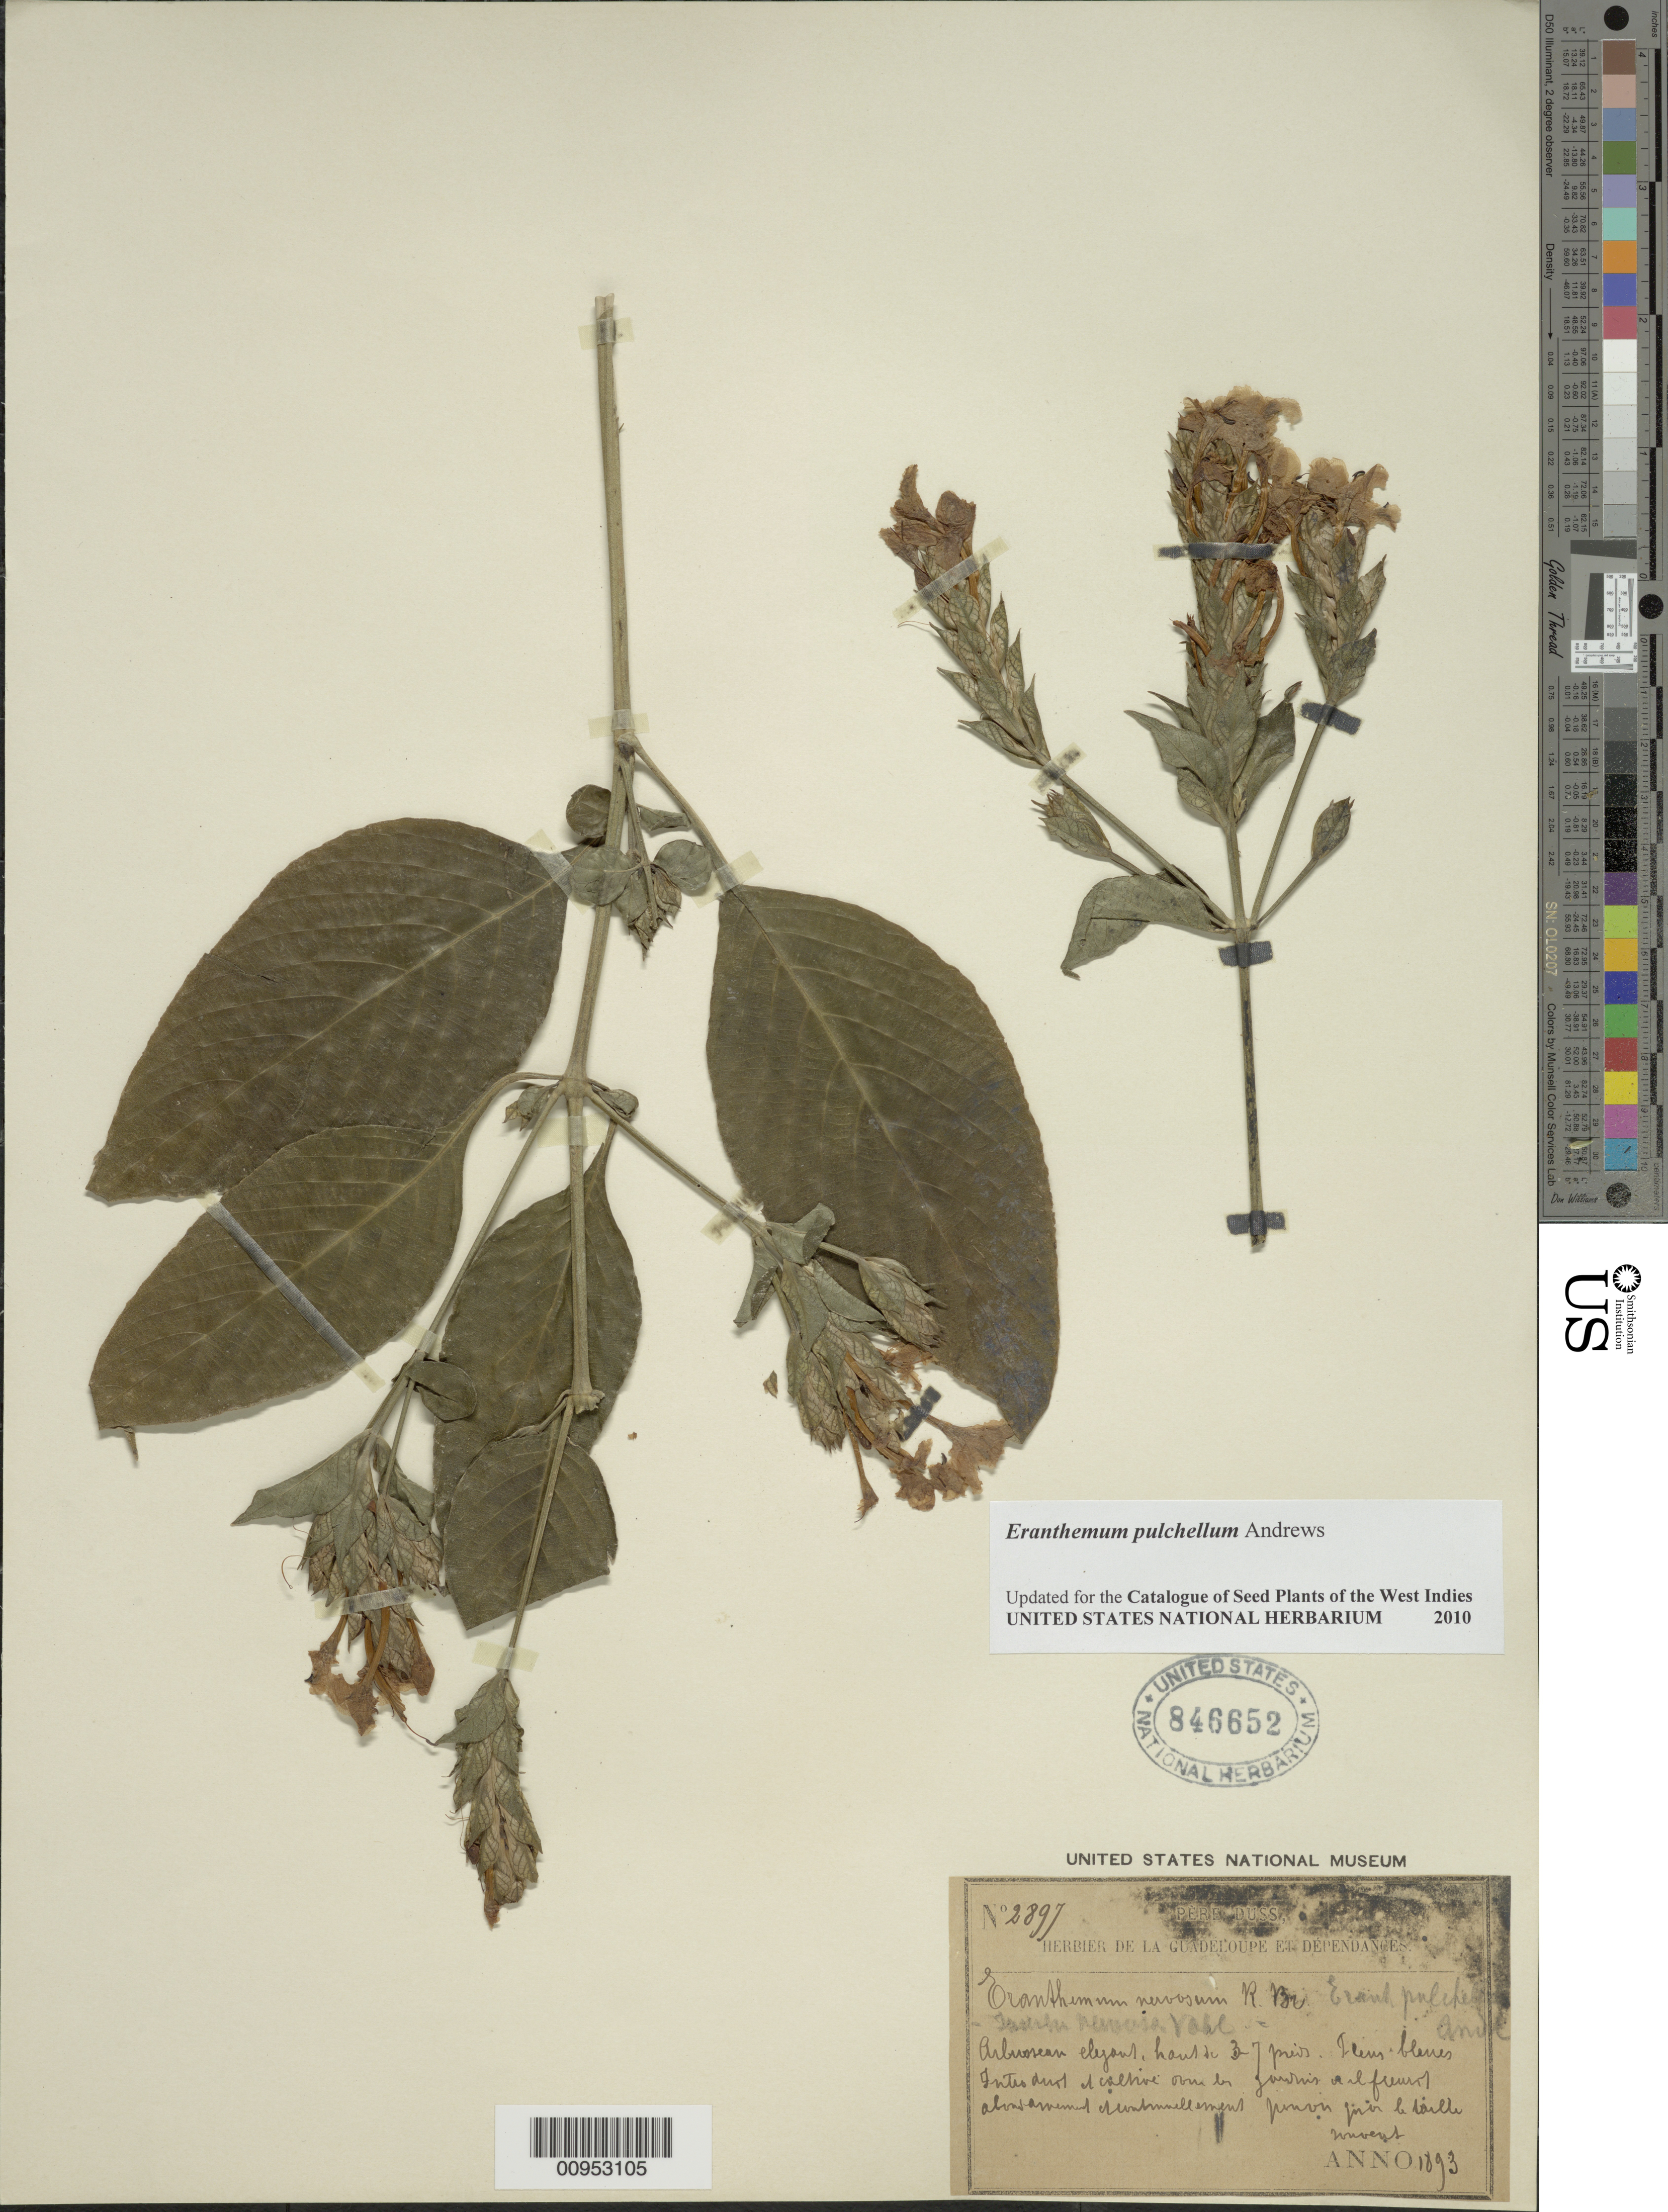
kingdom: Plantae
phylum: Tracheophyta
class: Magnoliopsida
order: Lamiales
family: Acanthaceae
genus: Eranthemum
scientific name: Eranthemum pulchellum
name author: Andrews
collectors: Père Duss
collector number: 2897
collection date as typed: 1893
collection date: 1893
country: Guadeloupe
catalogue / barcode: US 846652